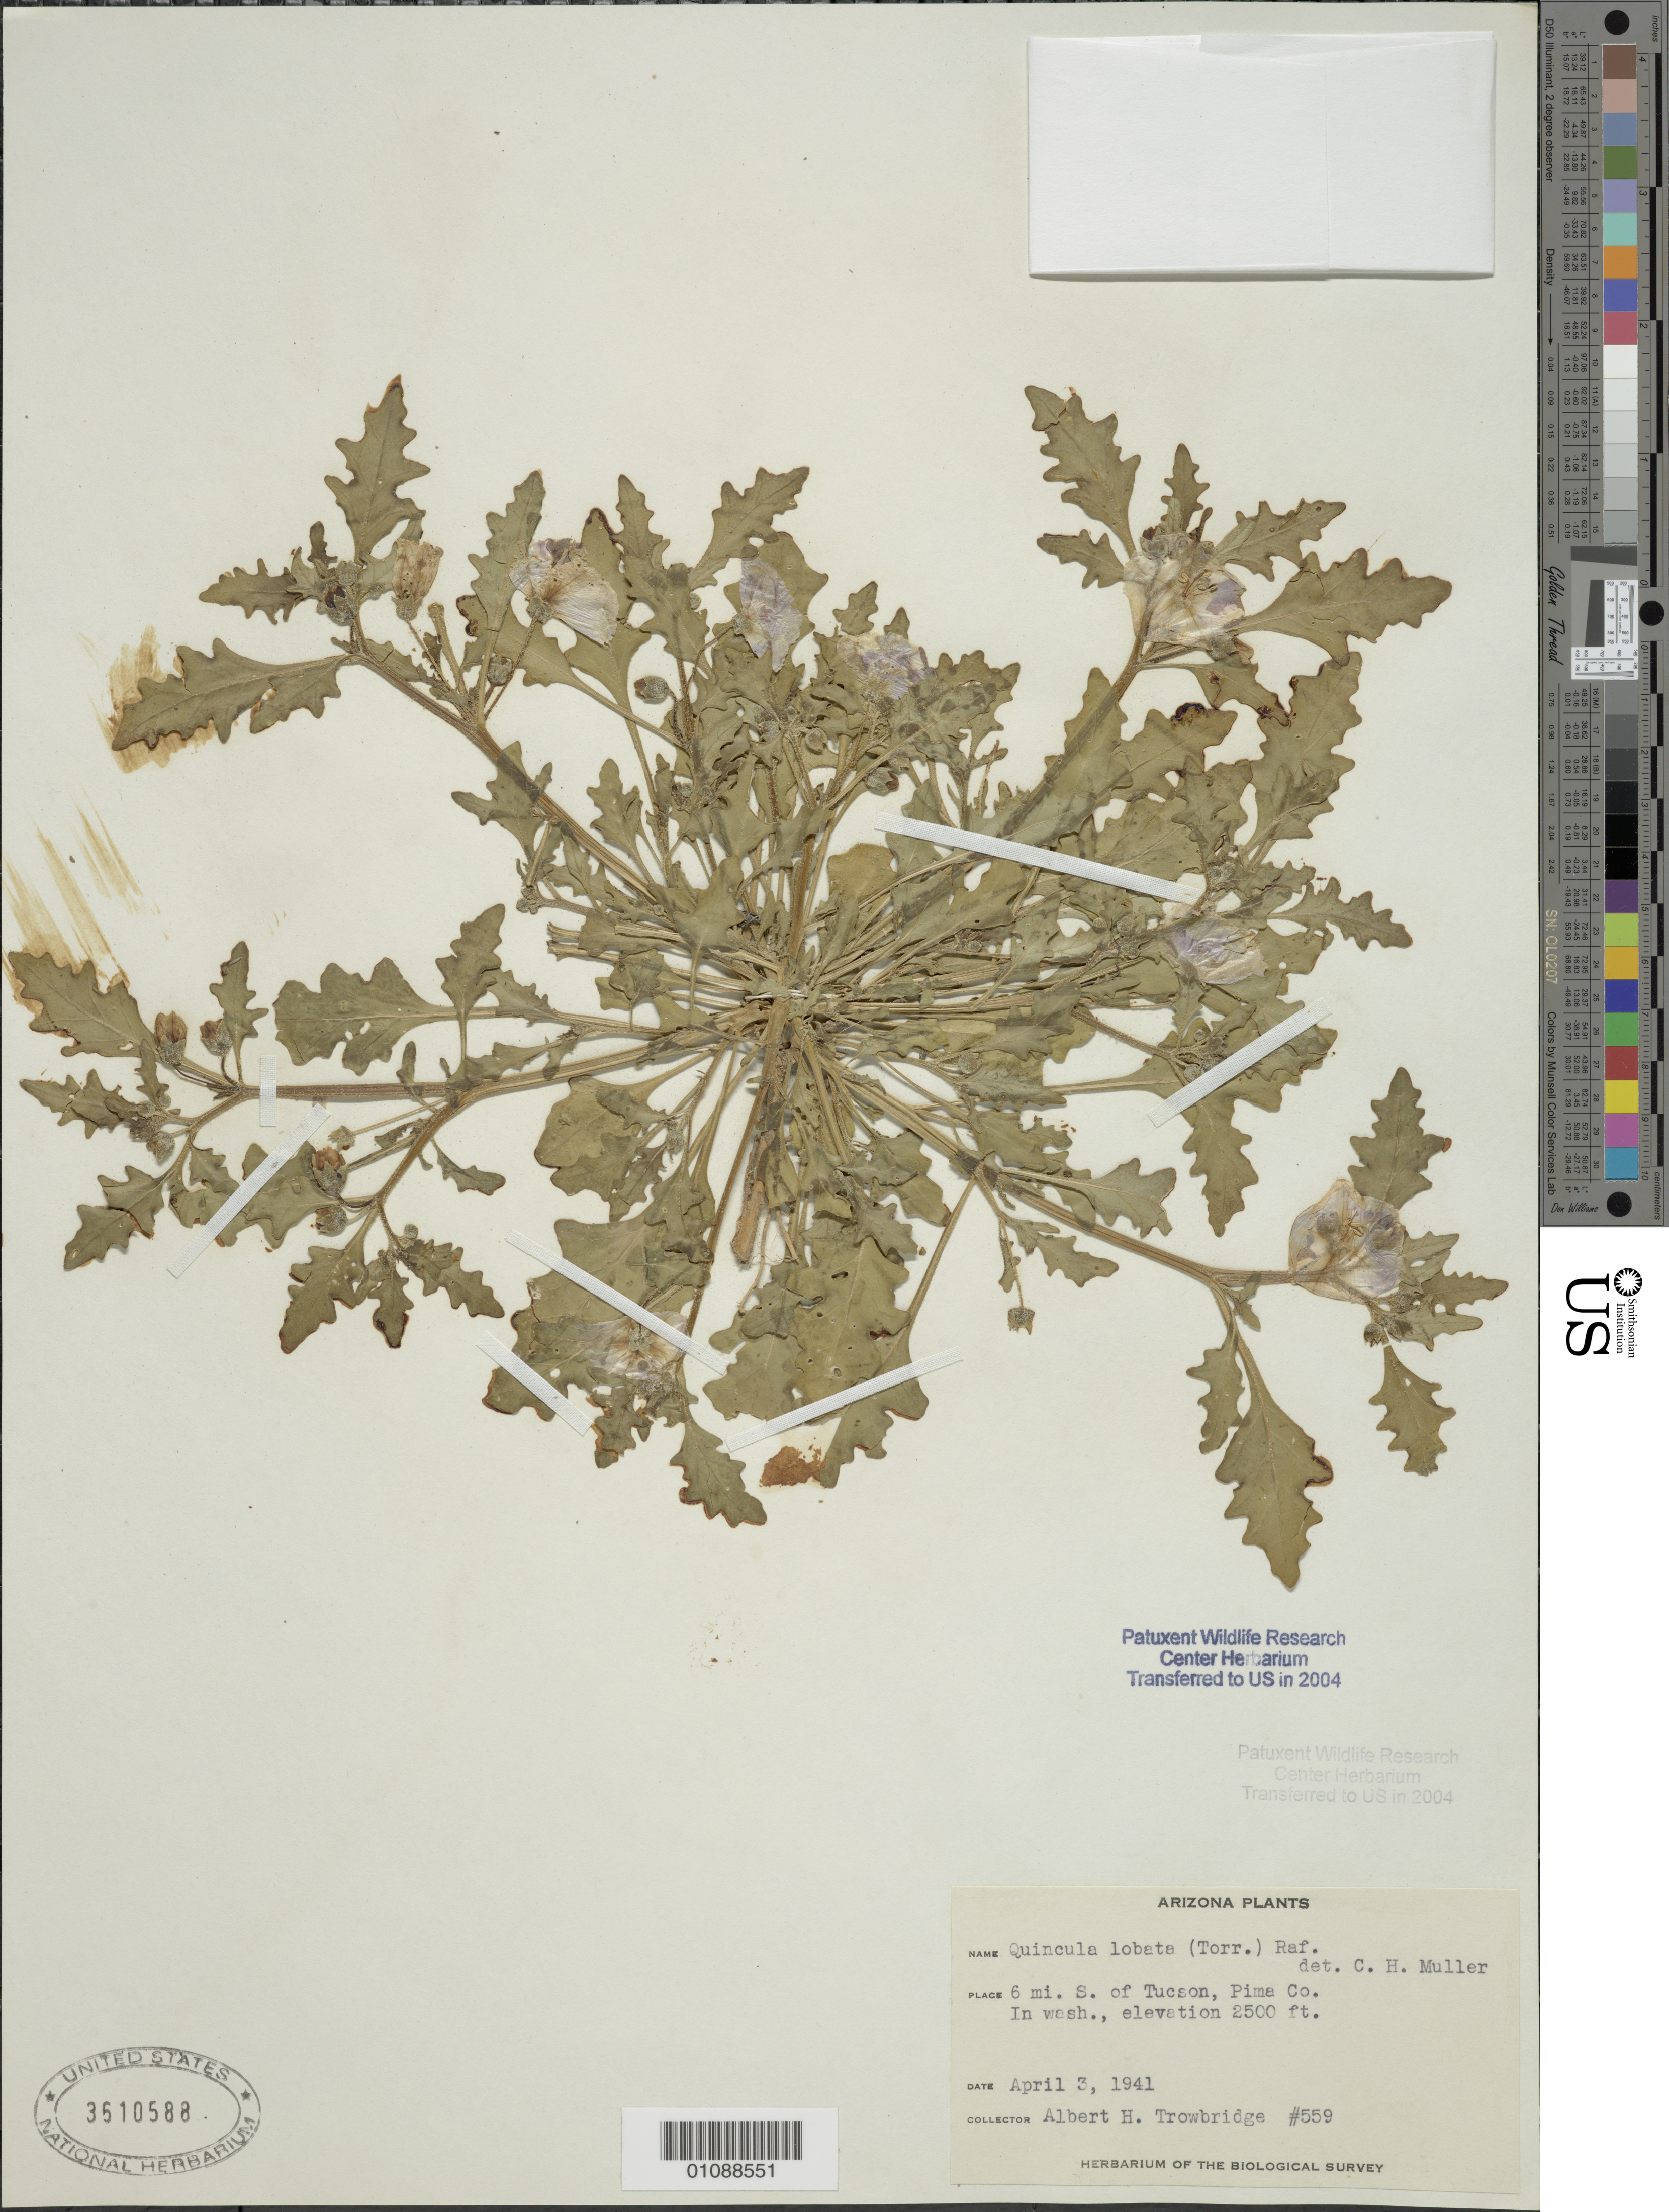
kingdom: Plantae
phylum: Tracheophyta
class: Magnoliopsida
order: Solanales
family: Solanaceae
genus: Quincula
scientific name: Quincula lobata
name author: (Torr.) Raf.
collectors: A. H. Trowbridge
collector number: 559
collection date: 1941-04-03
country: United States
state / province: Arizona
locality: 6 mi. S. of Tucson, Pima Co. In wash.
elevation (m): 762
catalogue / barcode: US 3610588